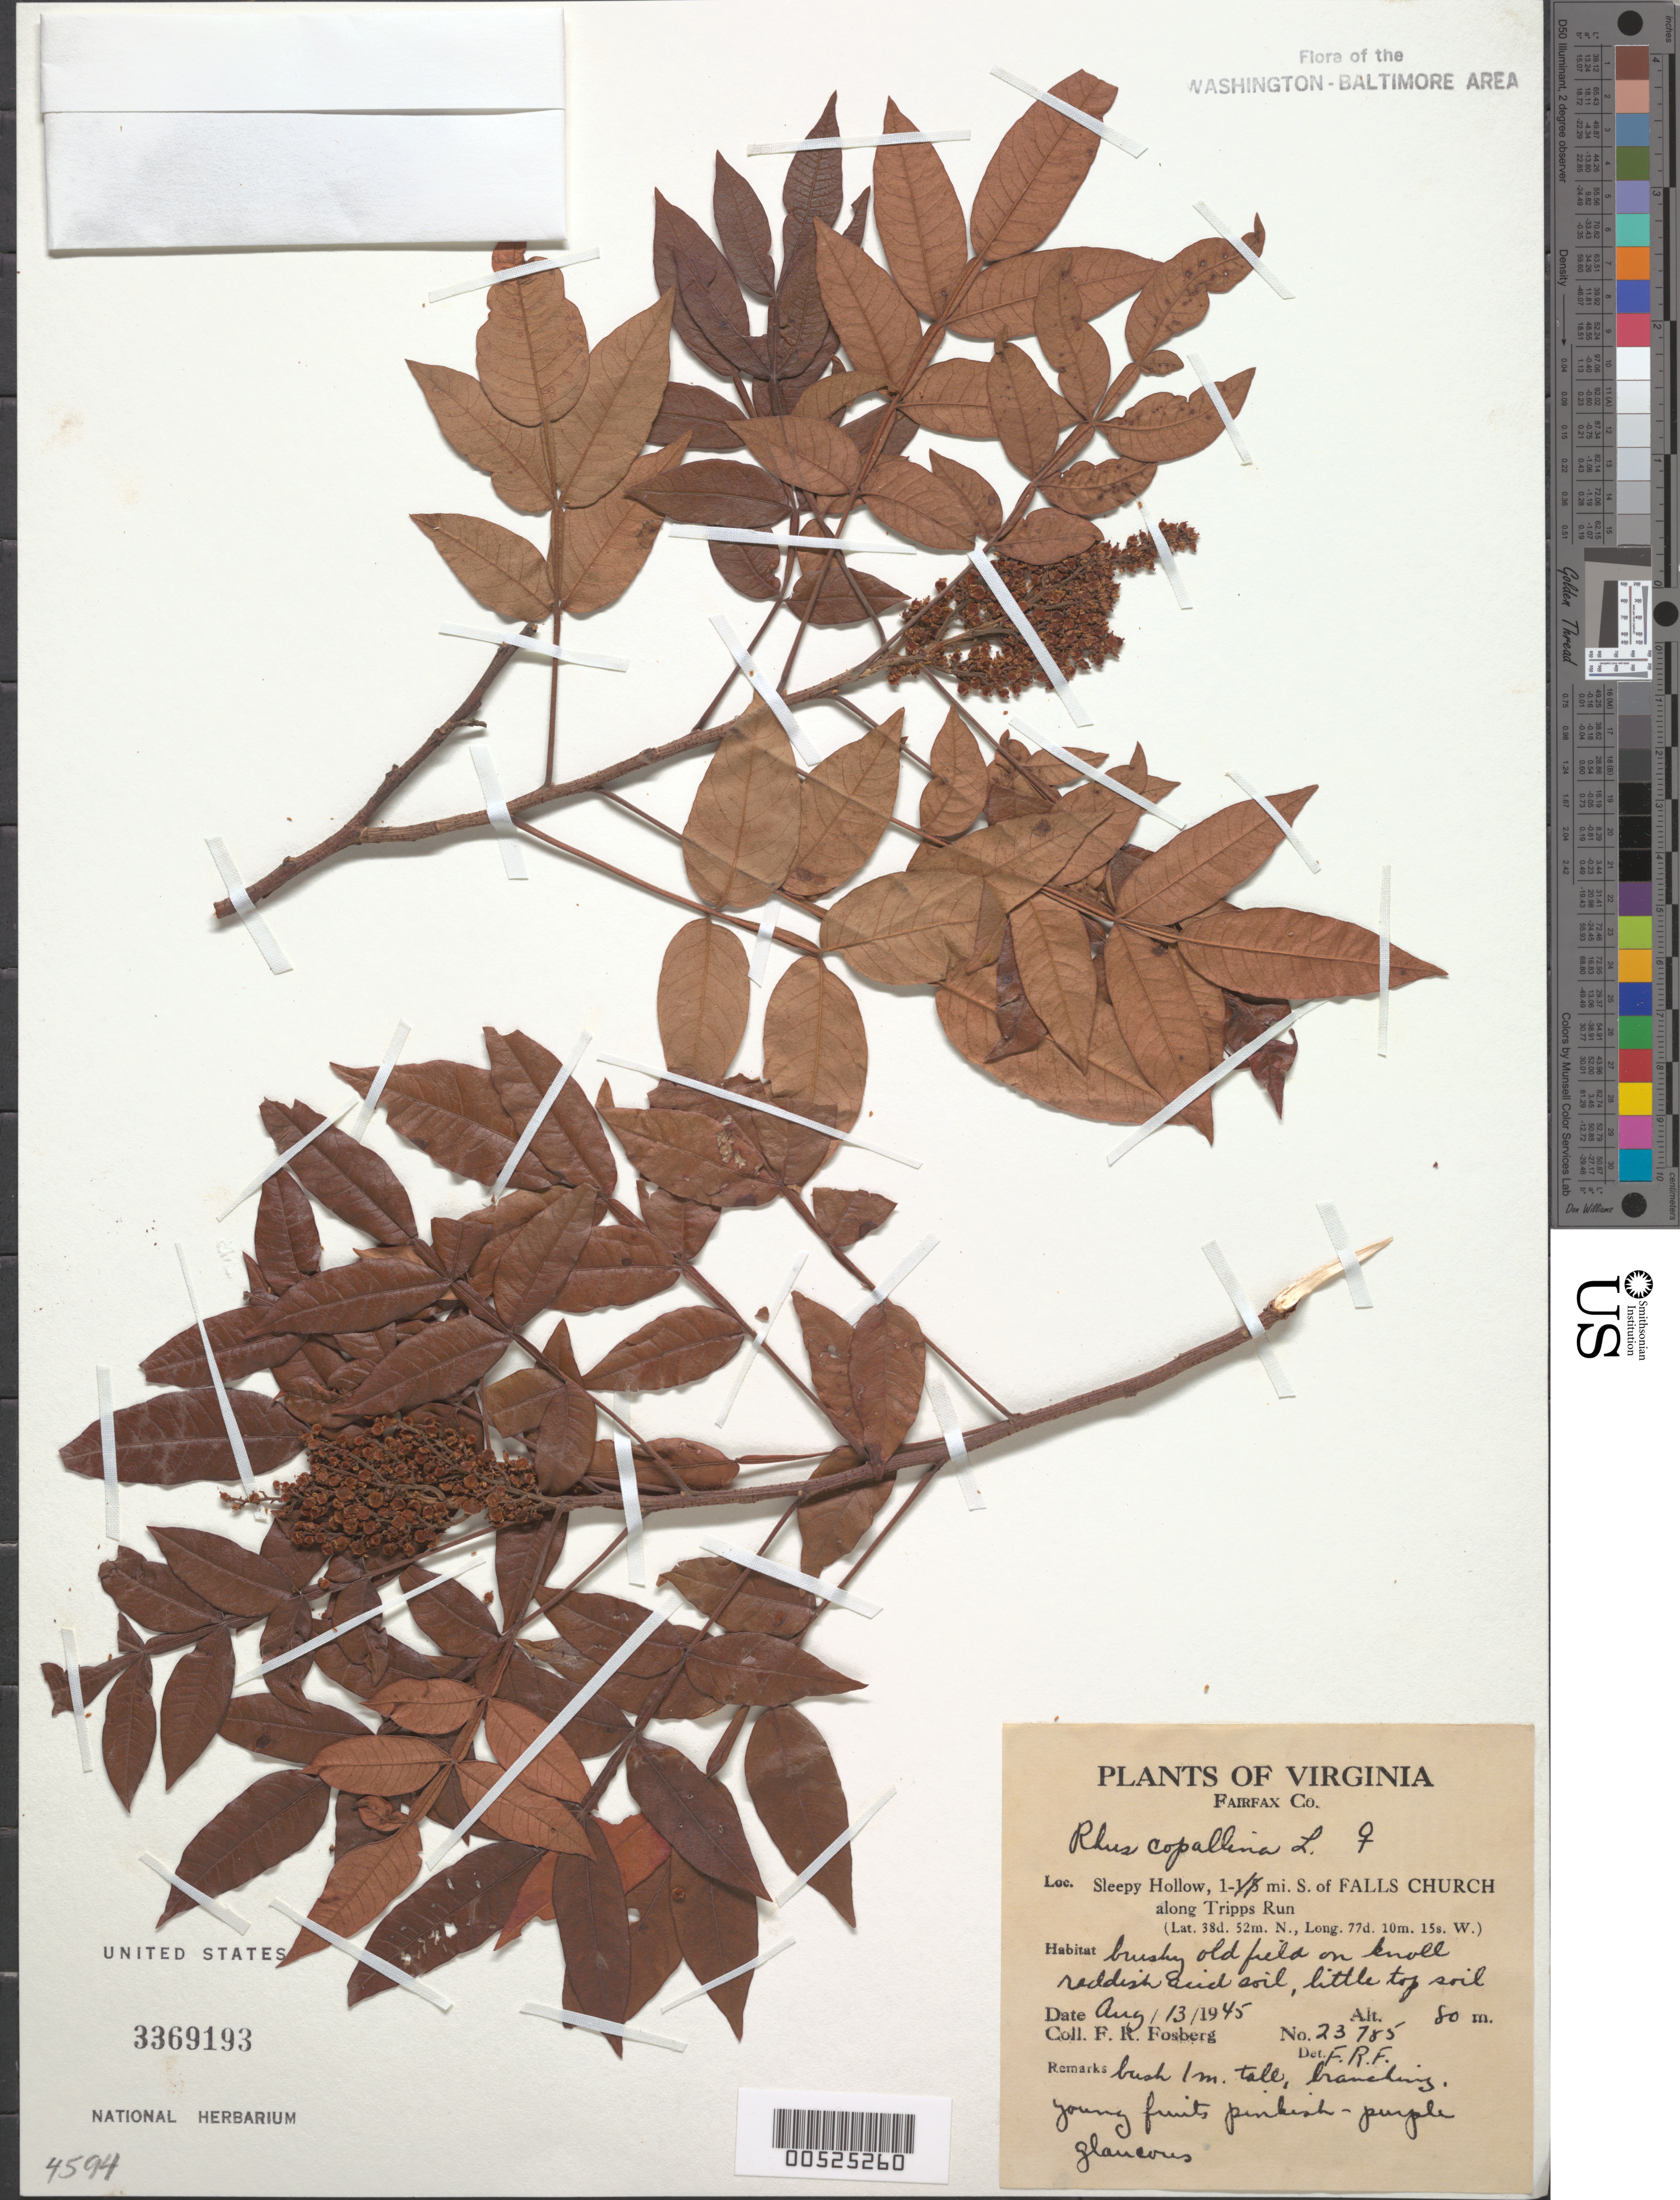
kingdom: Plantae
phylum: Tracheophyta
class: Magnoliopsida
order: Sapindales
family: Anacardiaceae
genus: Rhus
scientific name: Rhus copallinum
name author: L.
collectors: F. R. Fosberg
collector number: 23785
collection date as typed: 13 Aug 1945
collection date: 1945-08-13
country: United States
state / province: Virginia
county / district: Fairfax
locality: Sleepy Hollow, 1 mi. S of Falls Church along Tripps Run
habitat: Brushy old field on knoll, reddish acid soil, very little top soil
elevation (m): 80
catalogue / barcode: US 3369193